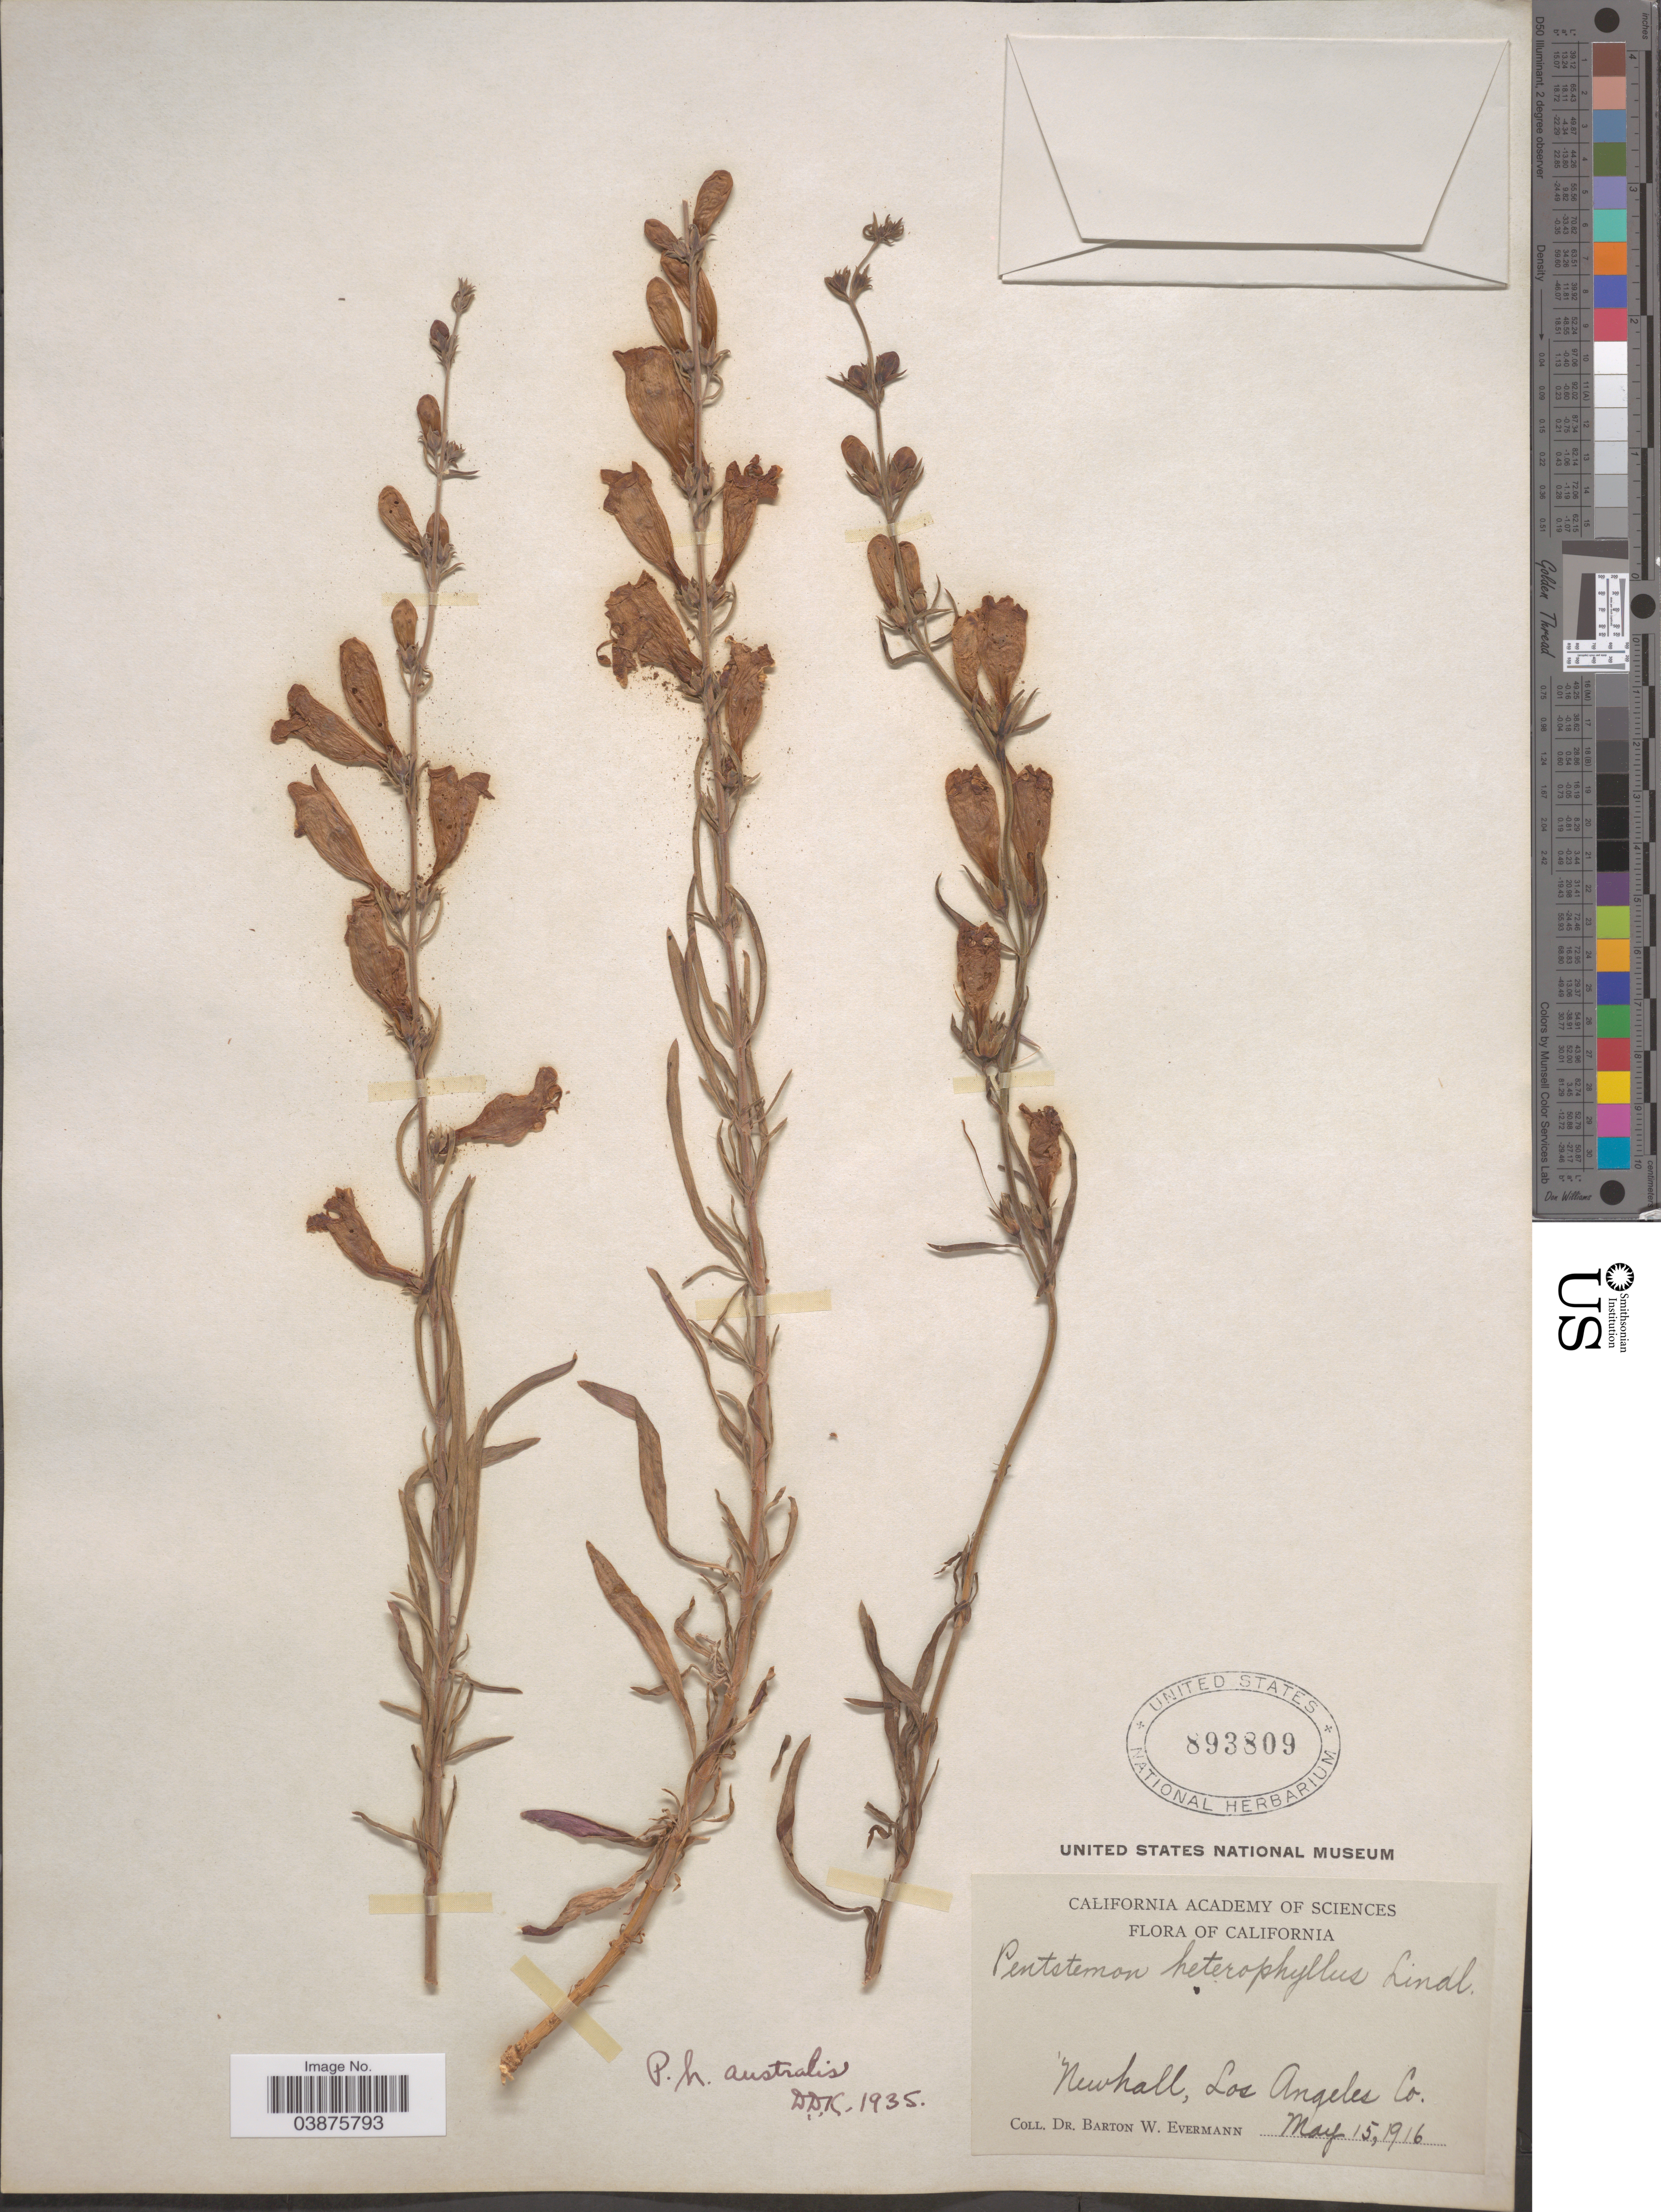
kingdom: Plantae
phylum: Tracheophyta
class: Magnoliopsida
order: Lamiales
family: Plantaginaceae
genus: Penstemon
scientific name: Penstemon heterophyllus subsp. australis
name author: (Munz & I.M. Johnst.) D.D. Keck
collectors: B. W. Evermann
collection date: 1916-05-15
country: United States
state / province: California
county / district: Los Angeles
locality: Newhall, Los Angeles Co.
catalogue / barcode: US 893809